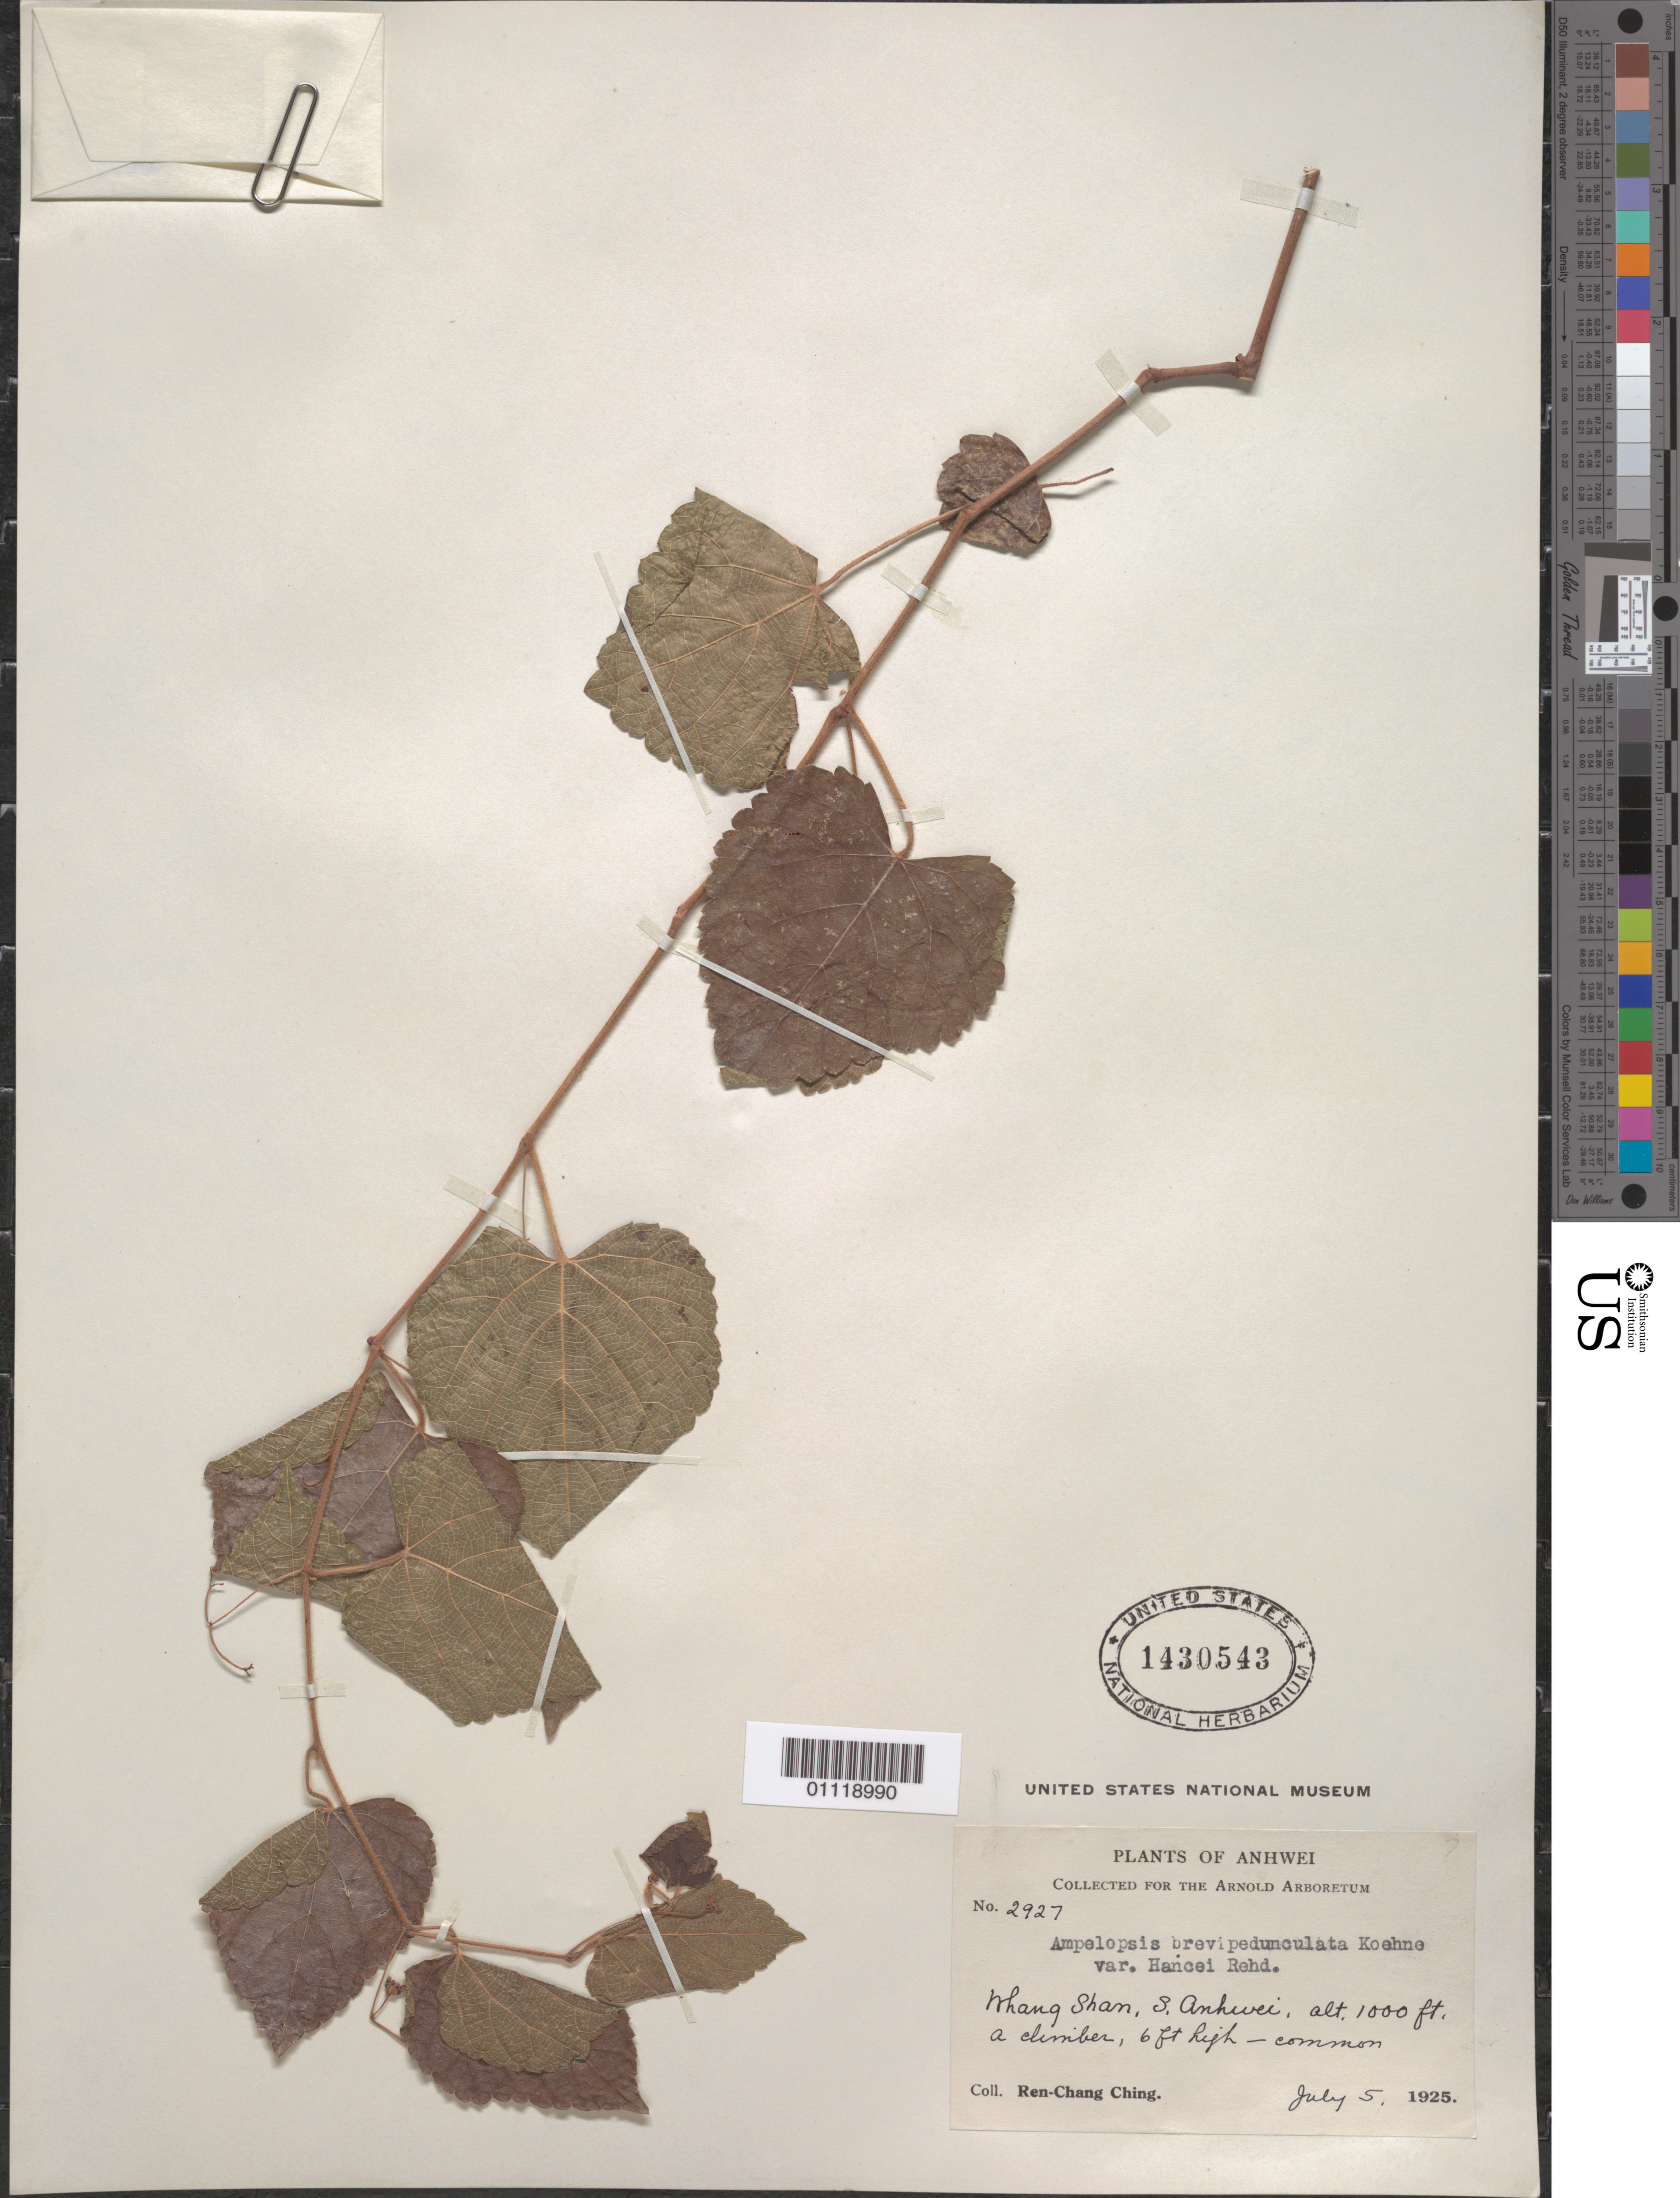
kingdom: Plantae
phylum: Tracheophyta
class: Magnoliopsida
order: Vitales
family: Vitaceae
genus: Ampelopsis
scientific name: Ampelopsis brevipedunculata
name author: (Maxim.) Trautv.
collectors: R. C. Ching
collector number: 2927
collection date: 1925-07-05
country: China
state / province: Anhui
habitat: Climber.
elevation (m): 305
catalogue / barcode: US 1430543